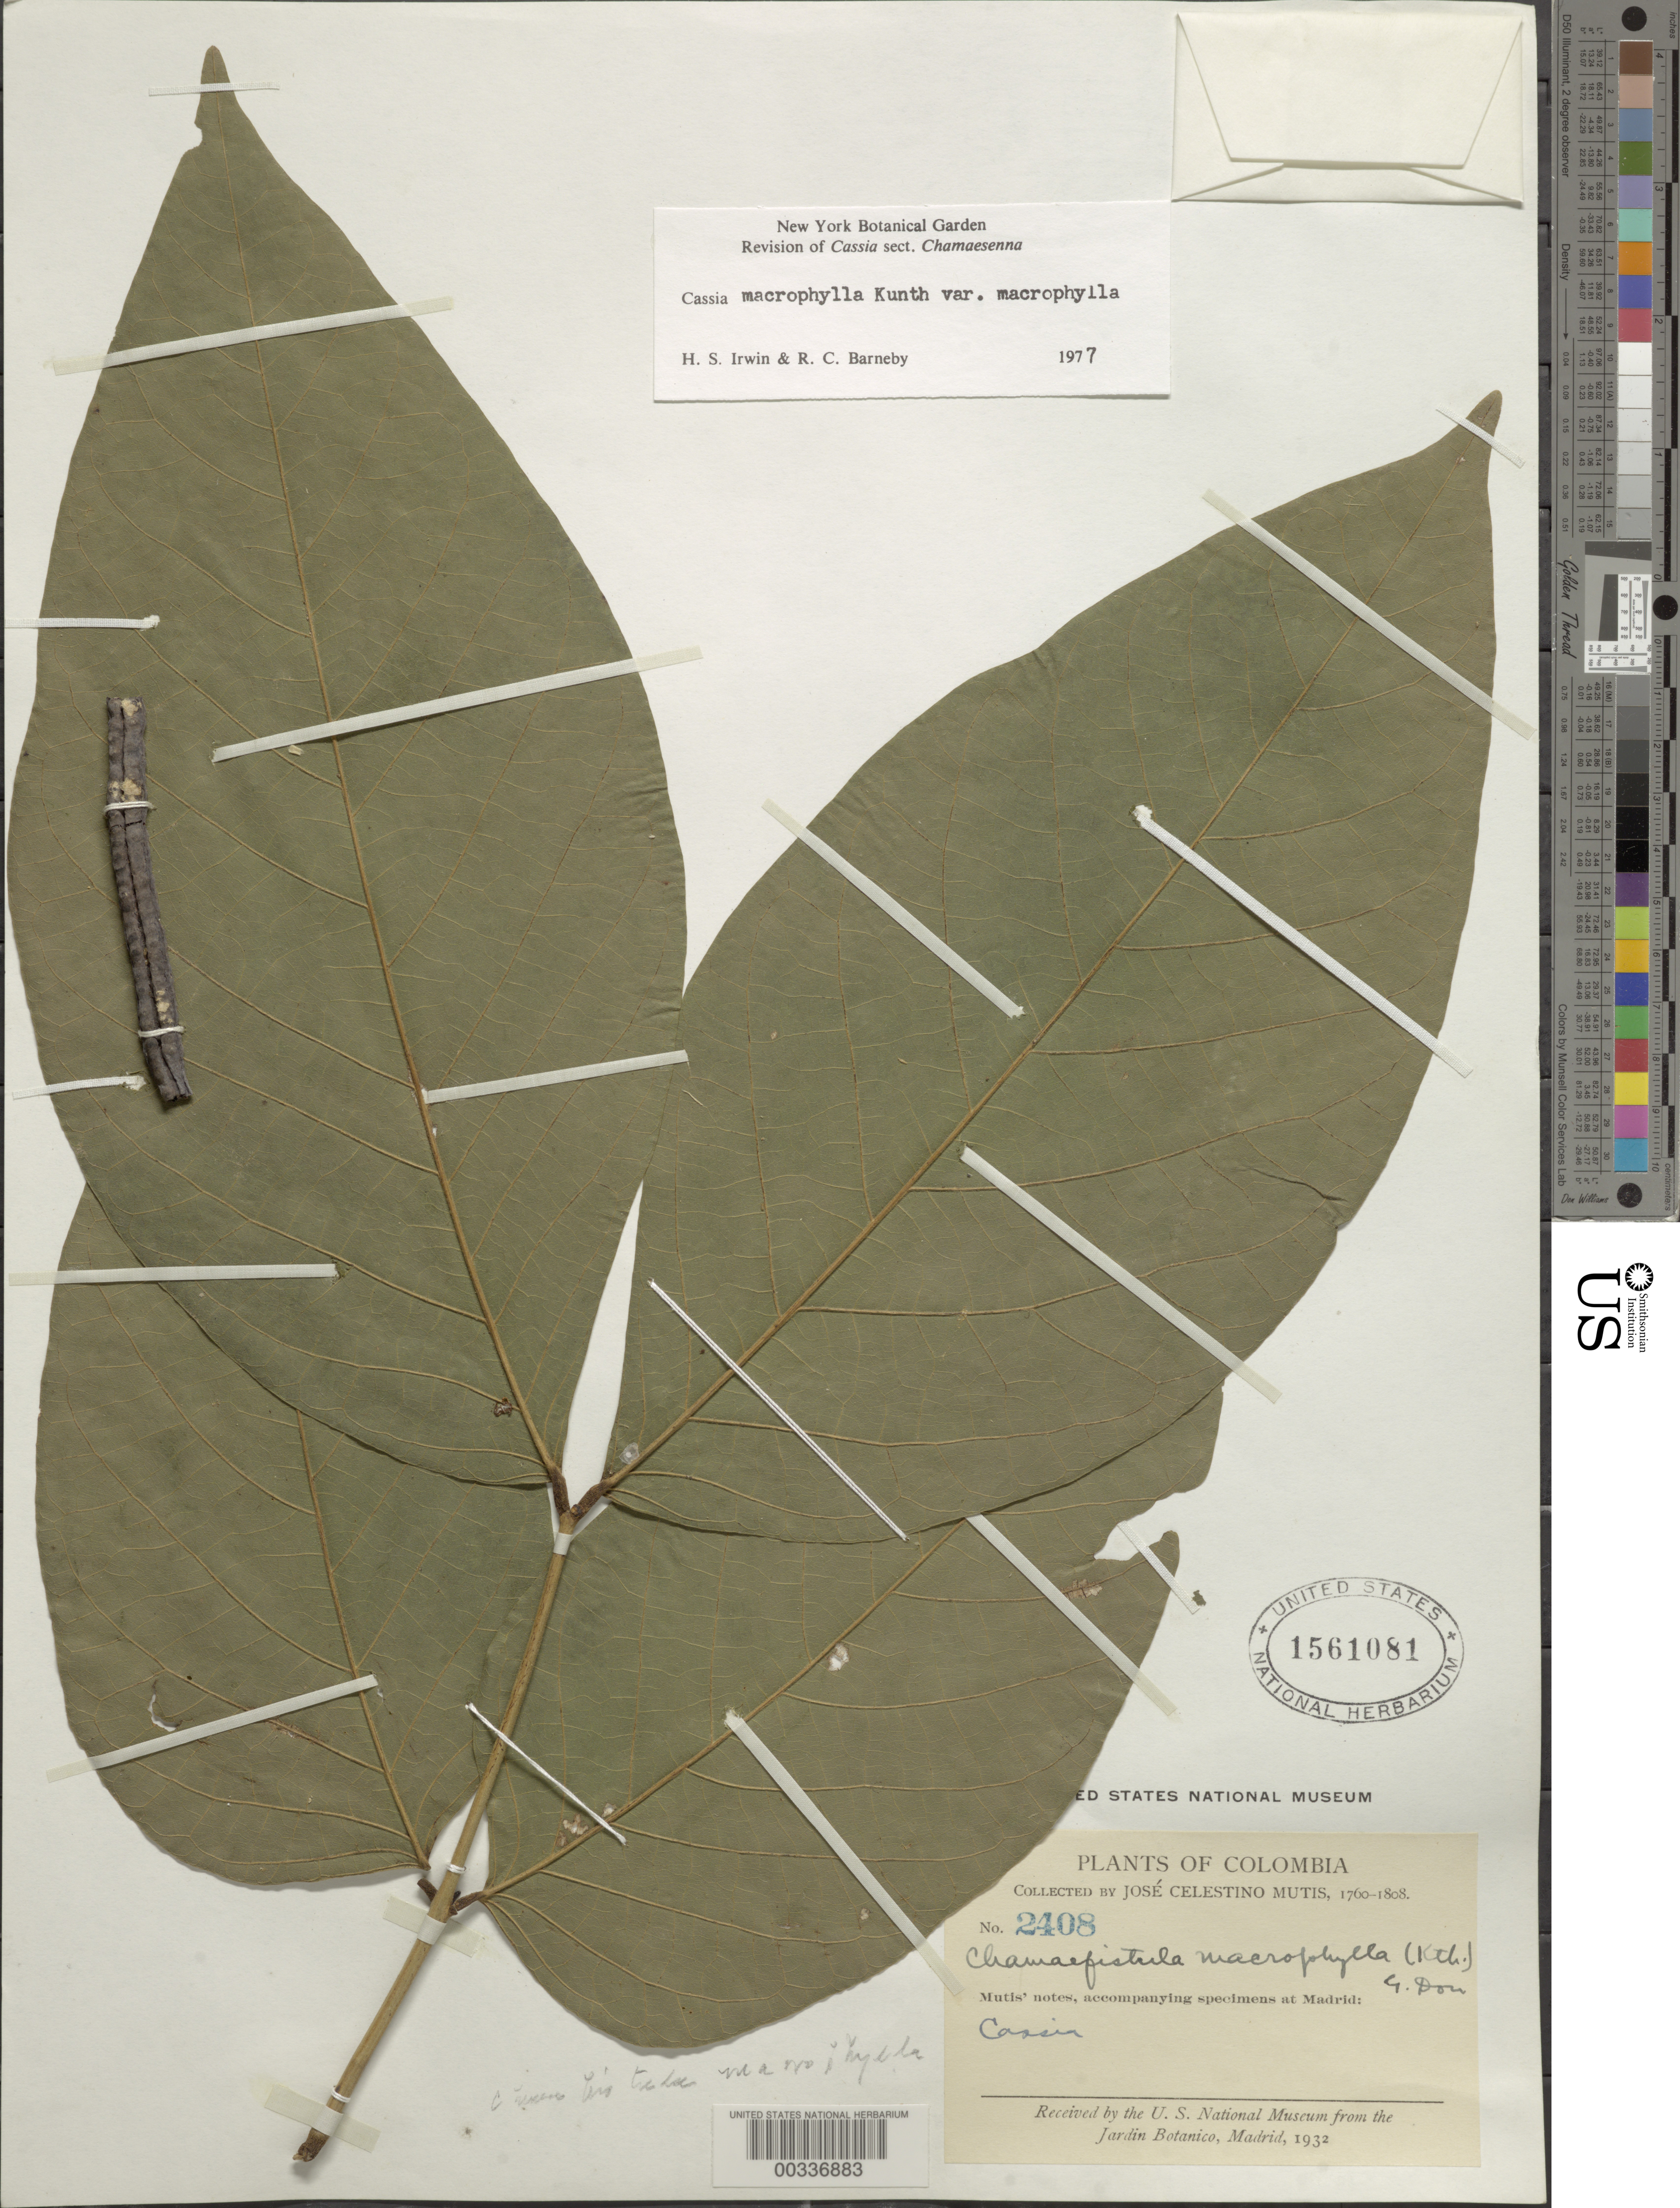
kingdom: Plantae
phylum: Tracheophyta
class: Magnoliopsida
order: Fabales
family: Fabaceae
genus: Senna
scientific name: Senna macrophylla var. macrophylla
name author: (Kunth) H.S. Irwin & Barneby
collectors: J. C. B. Mutis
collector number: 2408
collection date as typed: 1760 to -- -- 1808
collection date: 1760/1808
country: Colombia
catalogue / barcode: US 1561081